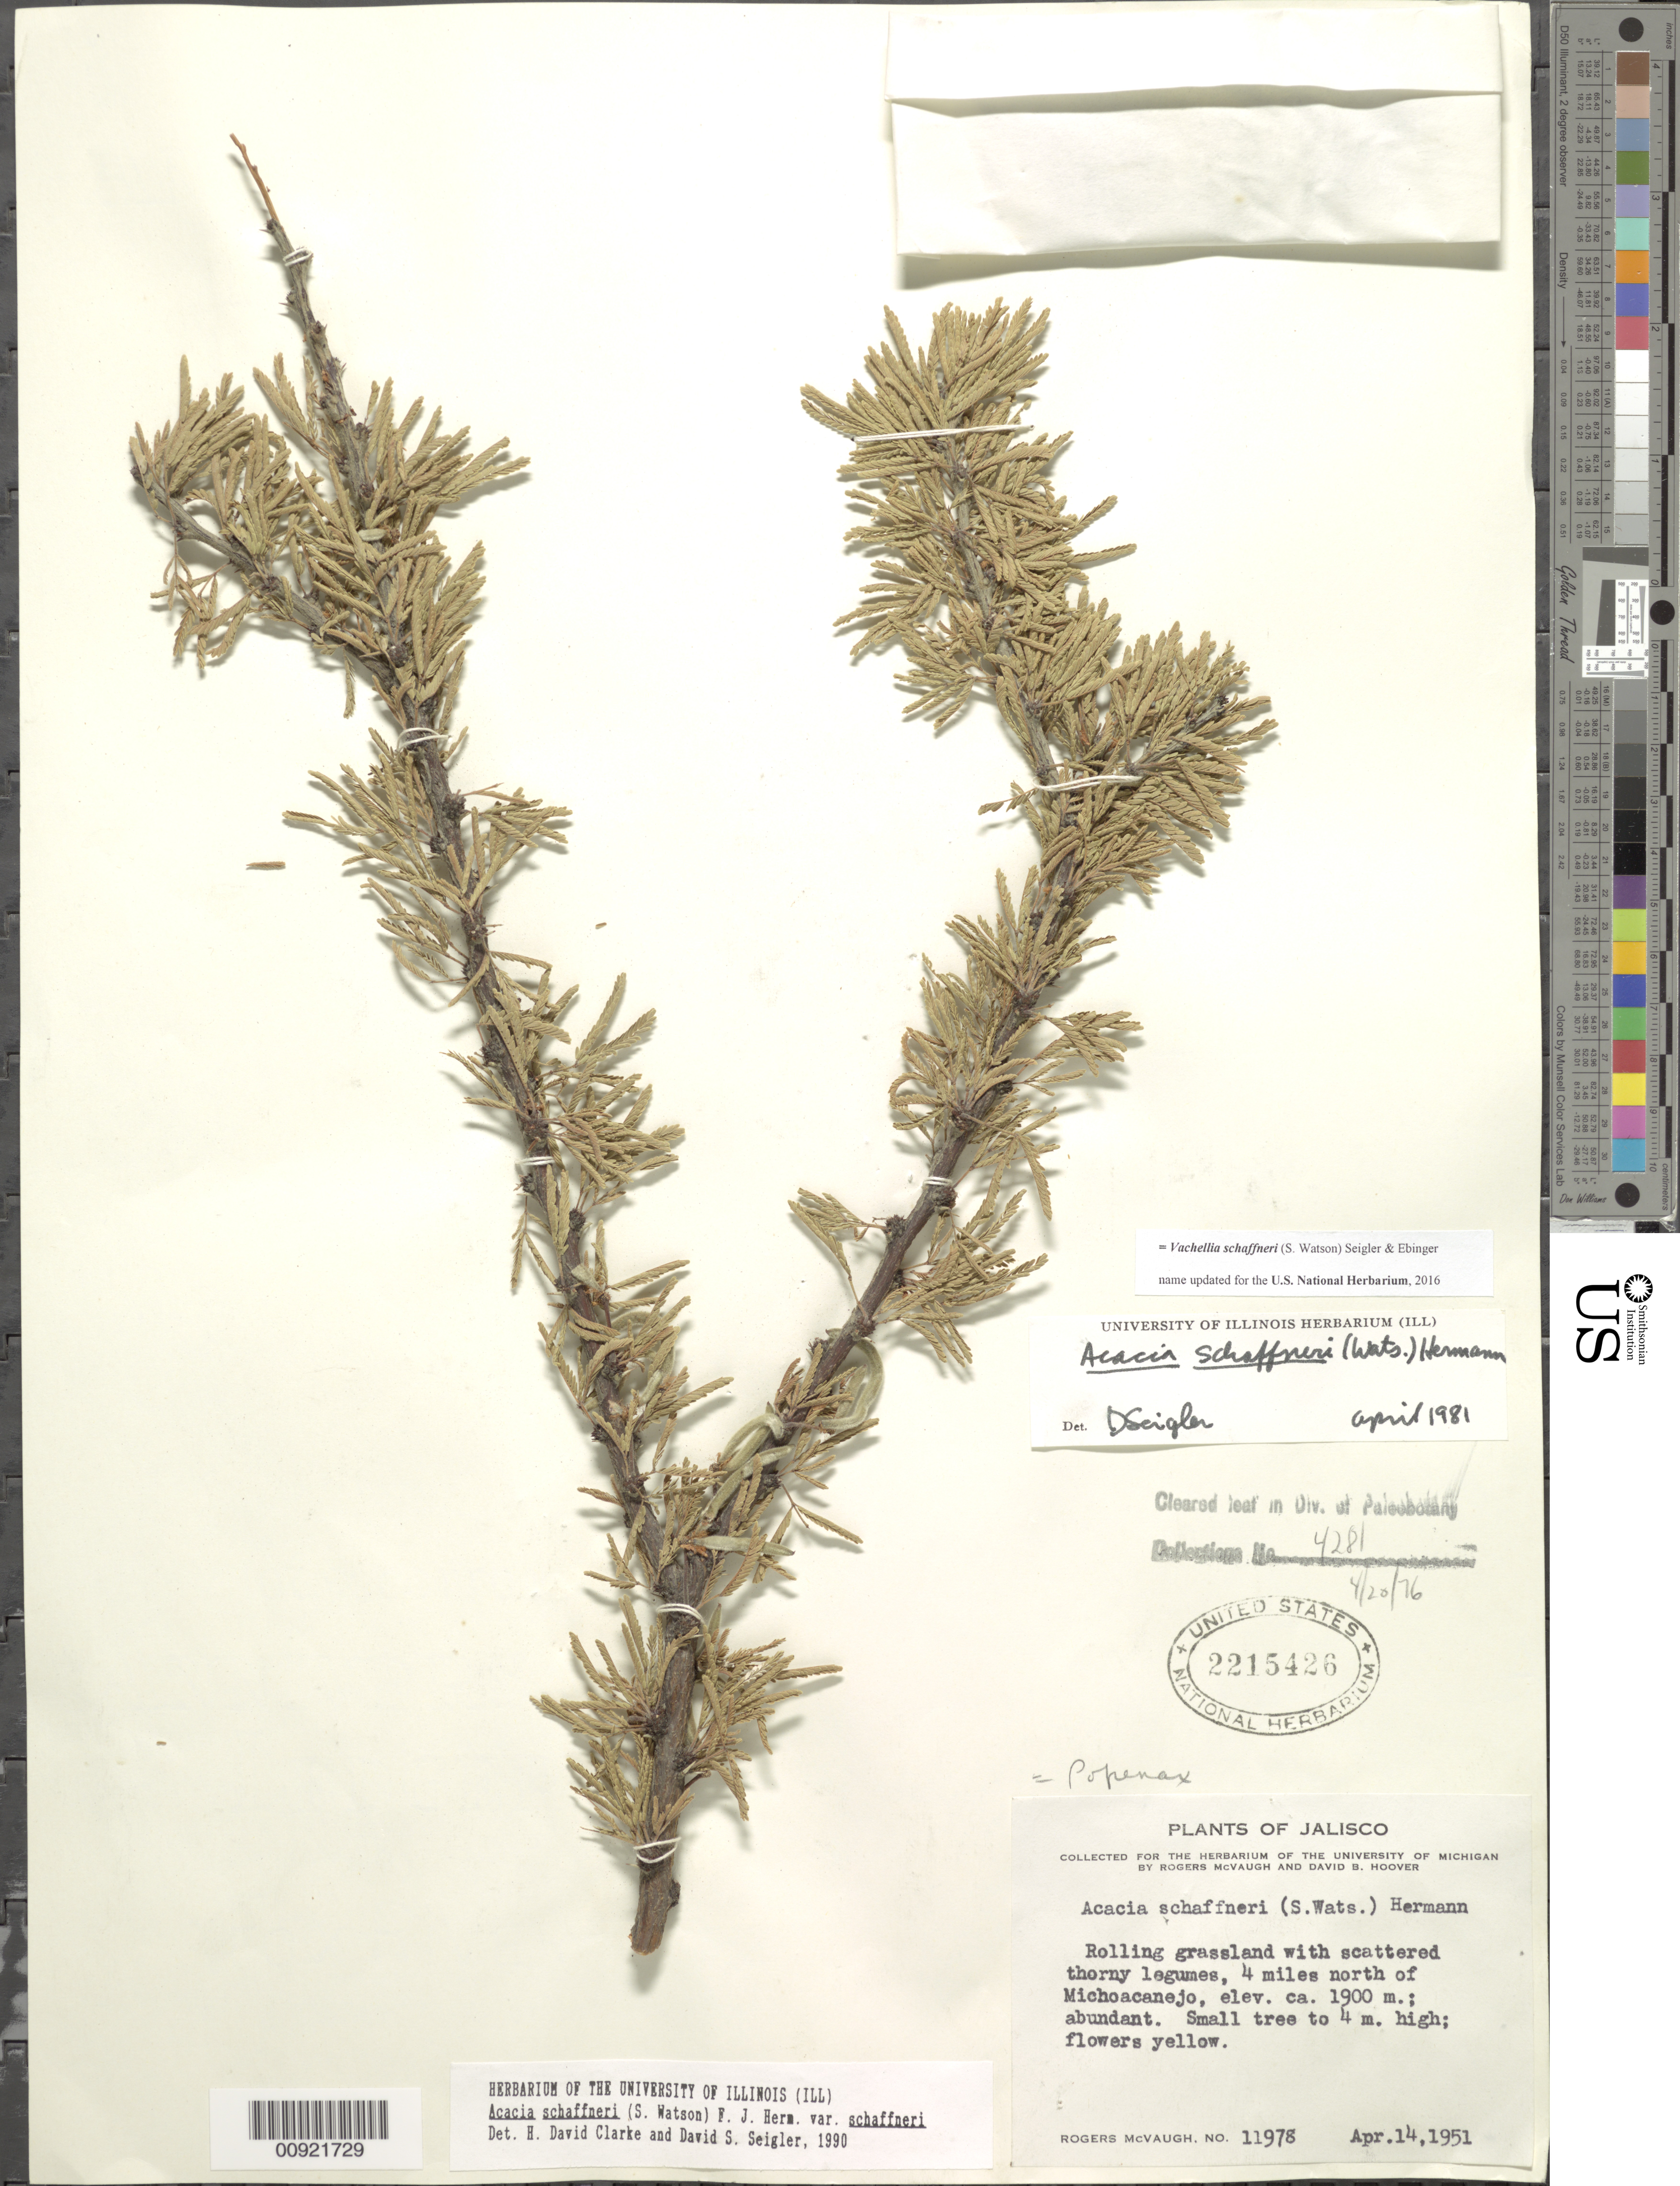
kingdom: Plantae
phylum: Tracheophyta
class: Magnoliopsida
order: Fabales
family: Fabaceae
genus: Vachellia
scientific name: Vachellia schaffneri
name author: (S. Watson) Seigler & Ebinger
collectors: R. McVaugh & D. B. Hoover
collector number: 11978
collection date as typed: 14 Apr 1951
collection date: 1951-04-14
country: Mexico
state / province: Jalisco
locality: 4 miles north of Michoacanejo.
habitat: Rolling grassland with scattered thorny legumes.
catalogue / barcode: US 2215426